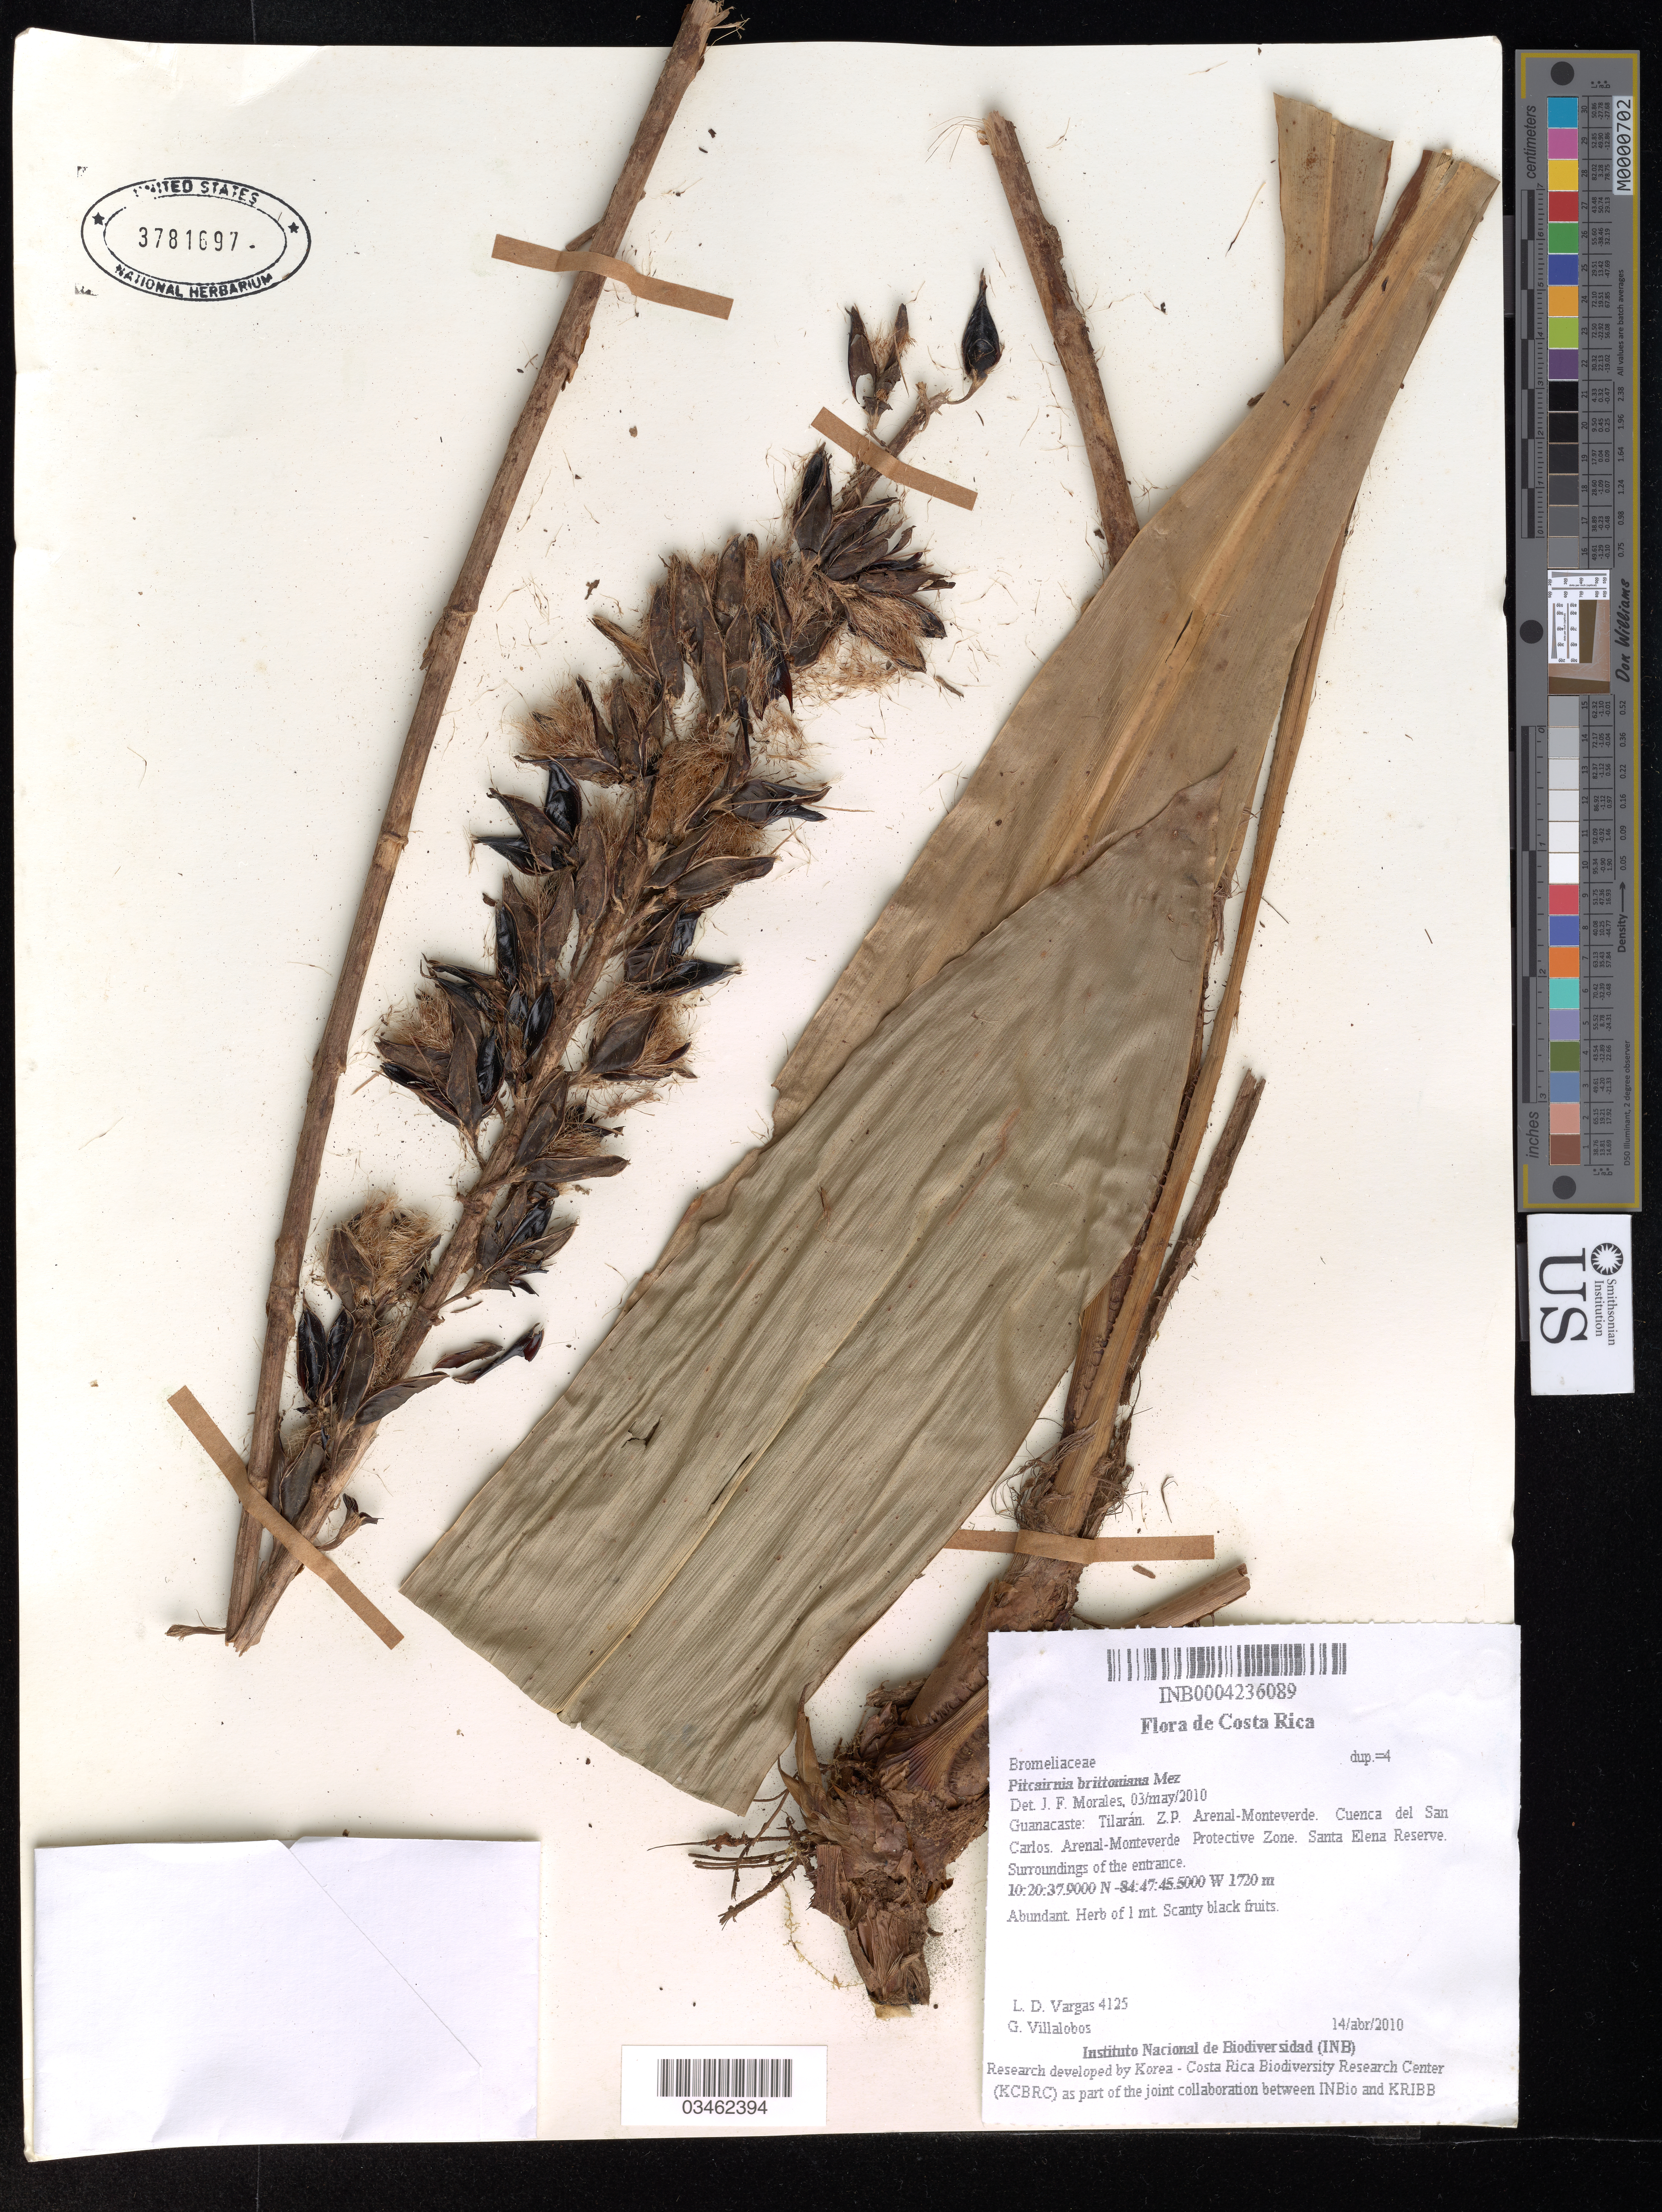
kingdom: Plantae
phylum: Tracheophyta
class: Liliopsida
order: Poales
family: Bromeliaceae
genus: Pitcairnia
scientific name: Pitcairnia brittoniana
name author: Mez in A. DC.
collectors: L. Vargas & G. Villalobos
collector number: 4125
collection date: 2010-04-14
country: Costa Rica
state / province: Guanacaste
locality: Tilarán Z.P. Arenal-Monteverde. Cuenca del San Carlos. Arenal-Monteverde Protective Zone. Santa Elena Reserve. Surroundings of the entrance.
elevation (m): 1720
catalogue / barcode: US 3781697